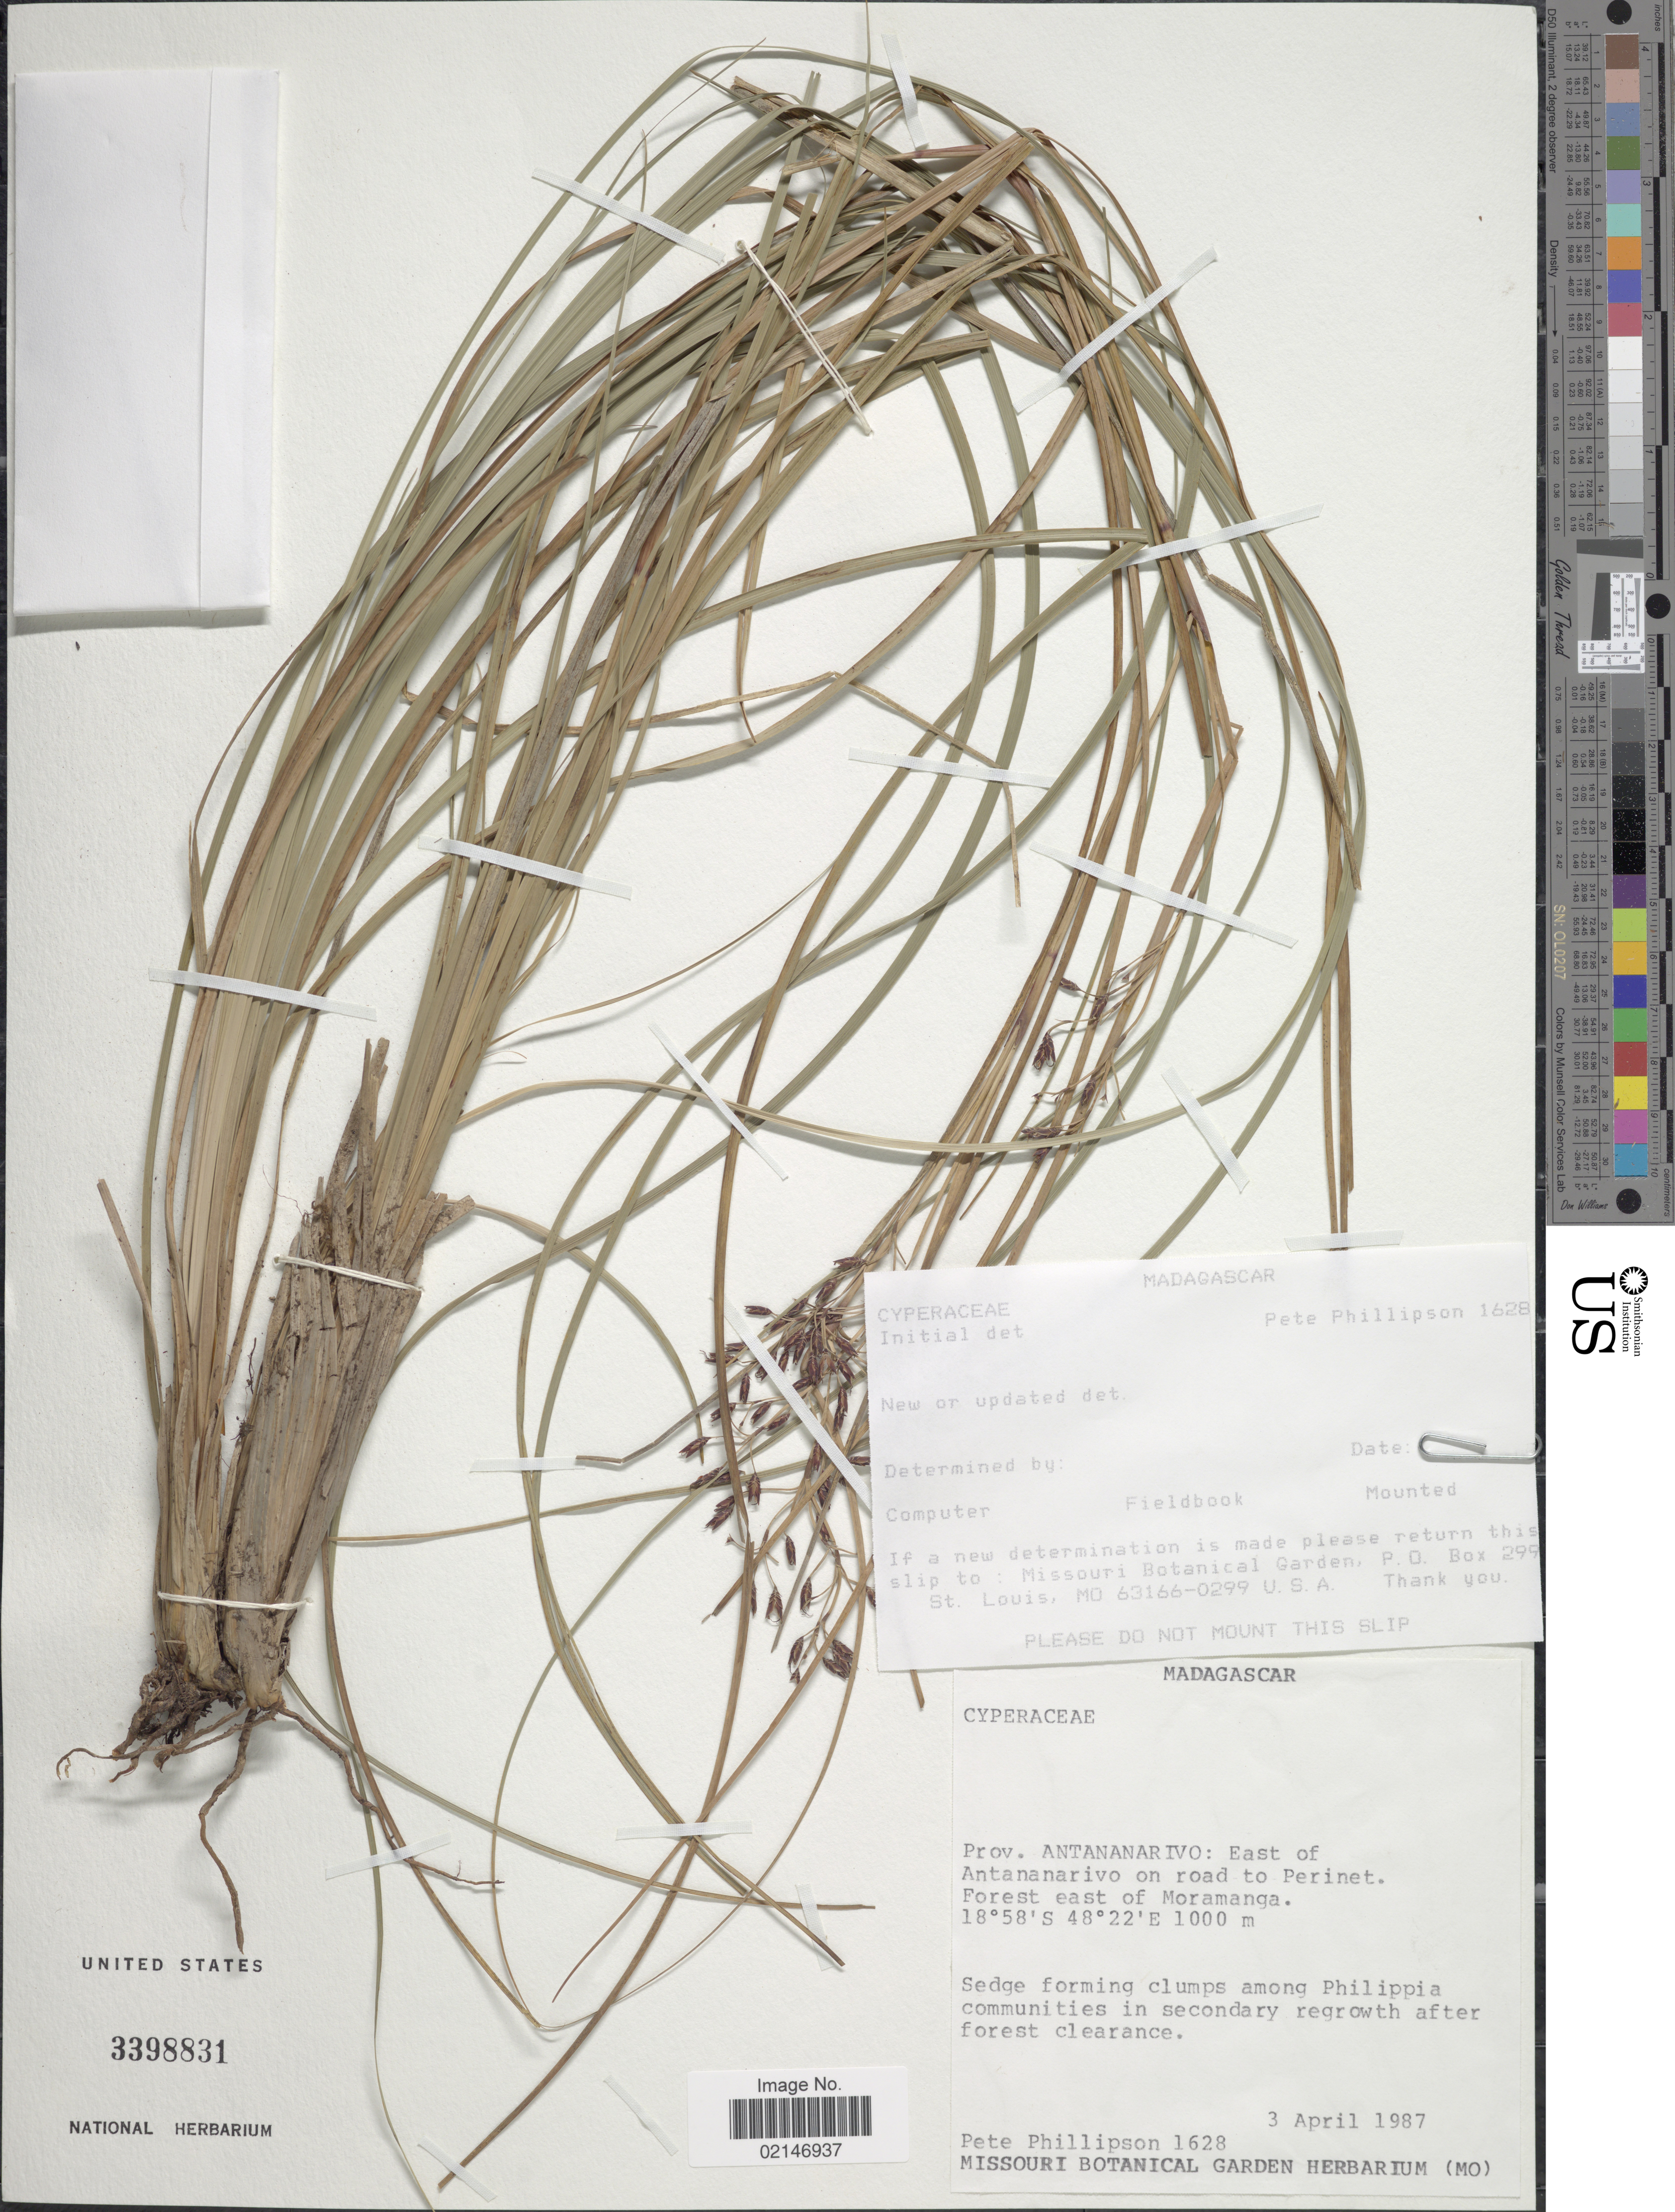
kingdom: Plantae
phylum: Tracheophyta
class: Liliopsida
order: Poales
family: Cyperaceae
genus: Costularia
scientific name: Costularia pantopoda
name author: (Baker) C.B. Clarke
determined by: Ramananjanahary, R.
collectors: P. B. Phillipson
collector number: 1628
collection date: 1987-04-03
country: Madagascar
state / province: Alaotra Mangoro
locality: East of Antananarivo on road to Perinet, Forest east of Moramanga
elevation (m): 1000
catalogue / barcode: US 3398831